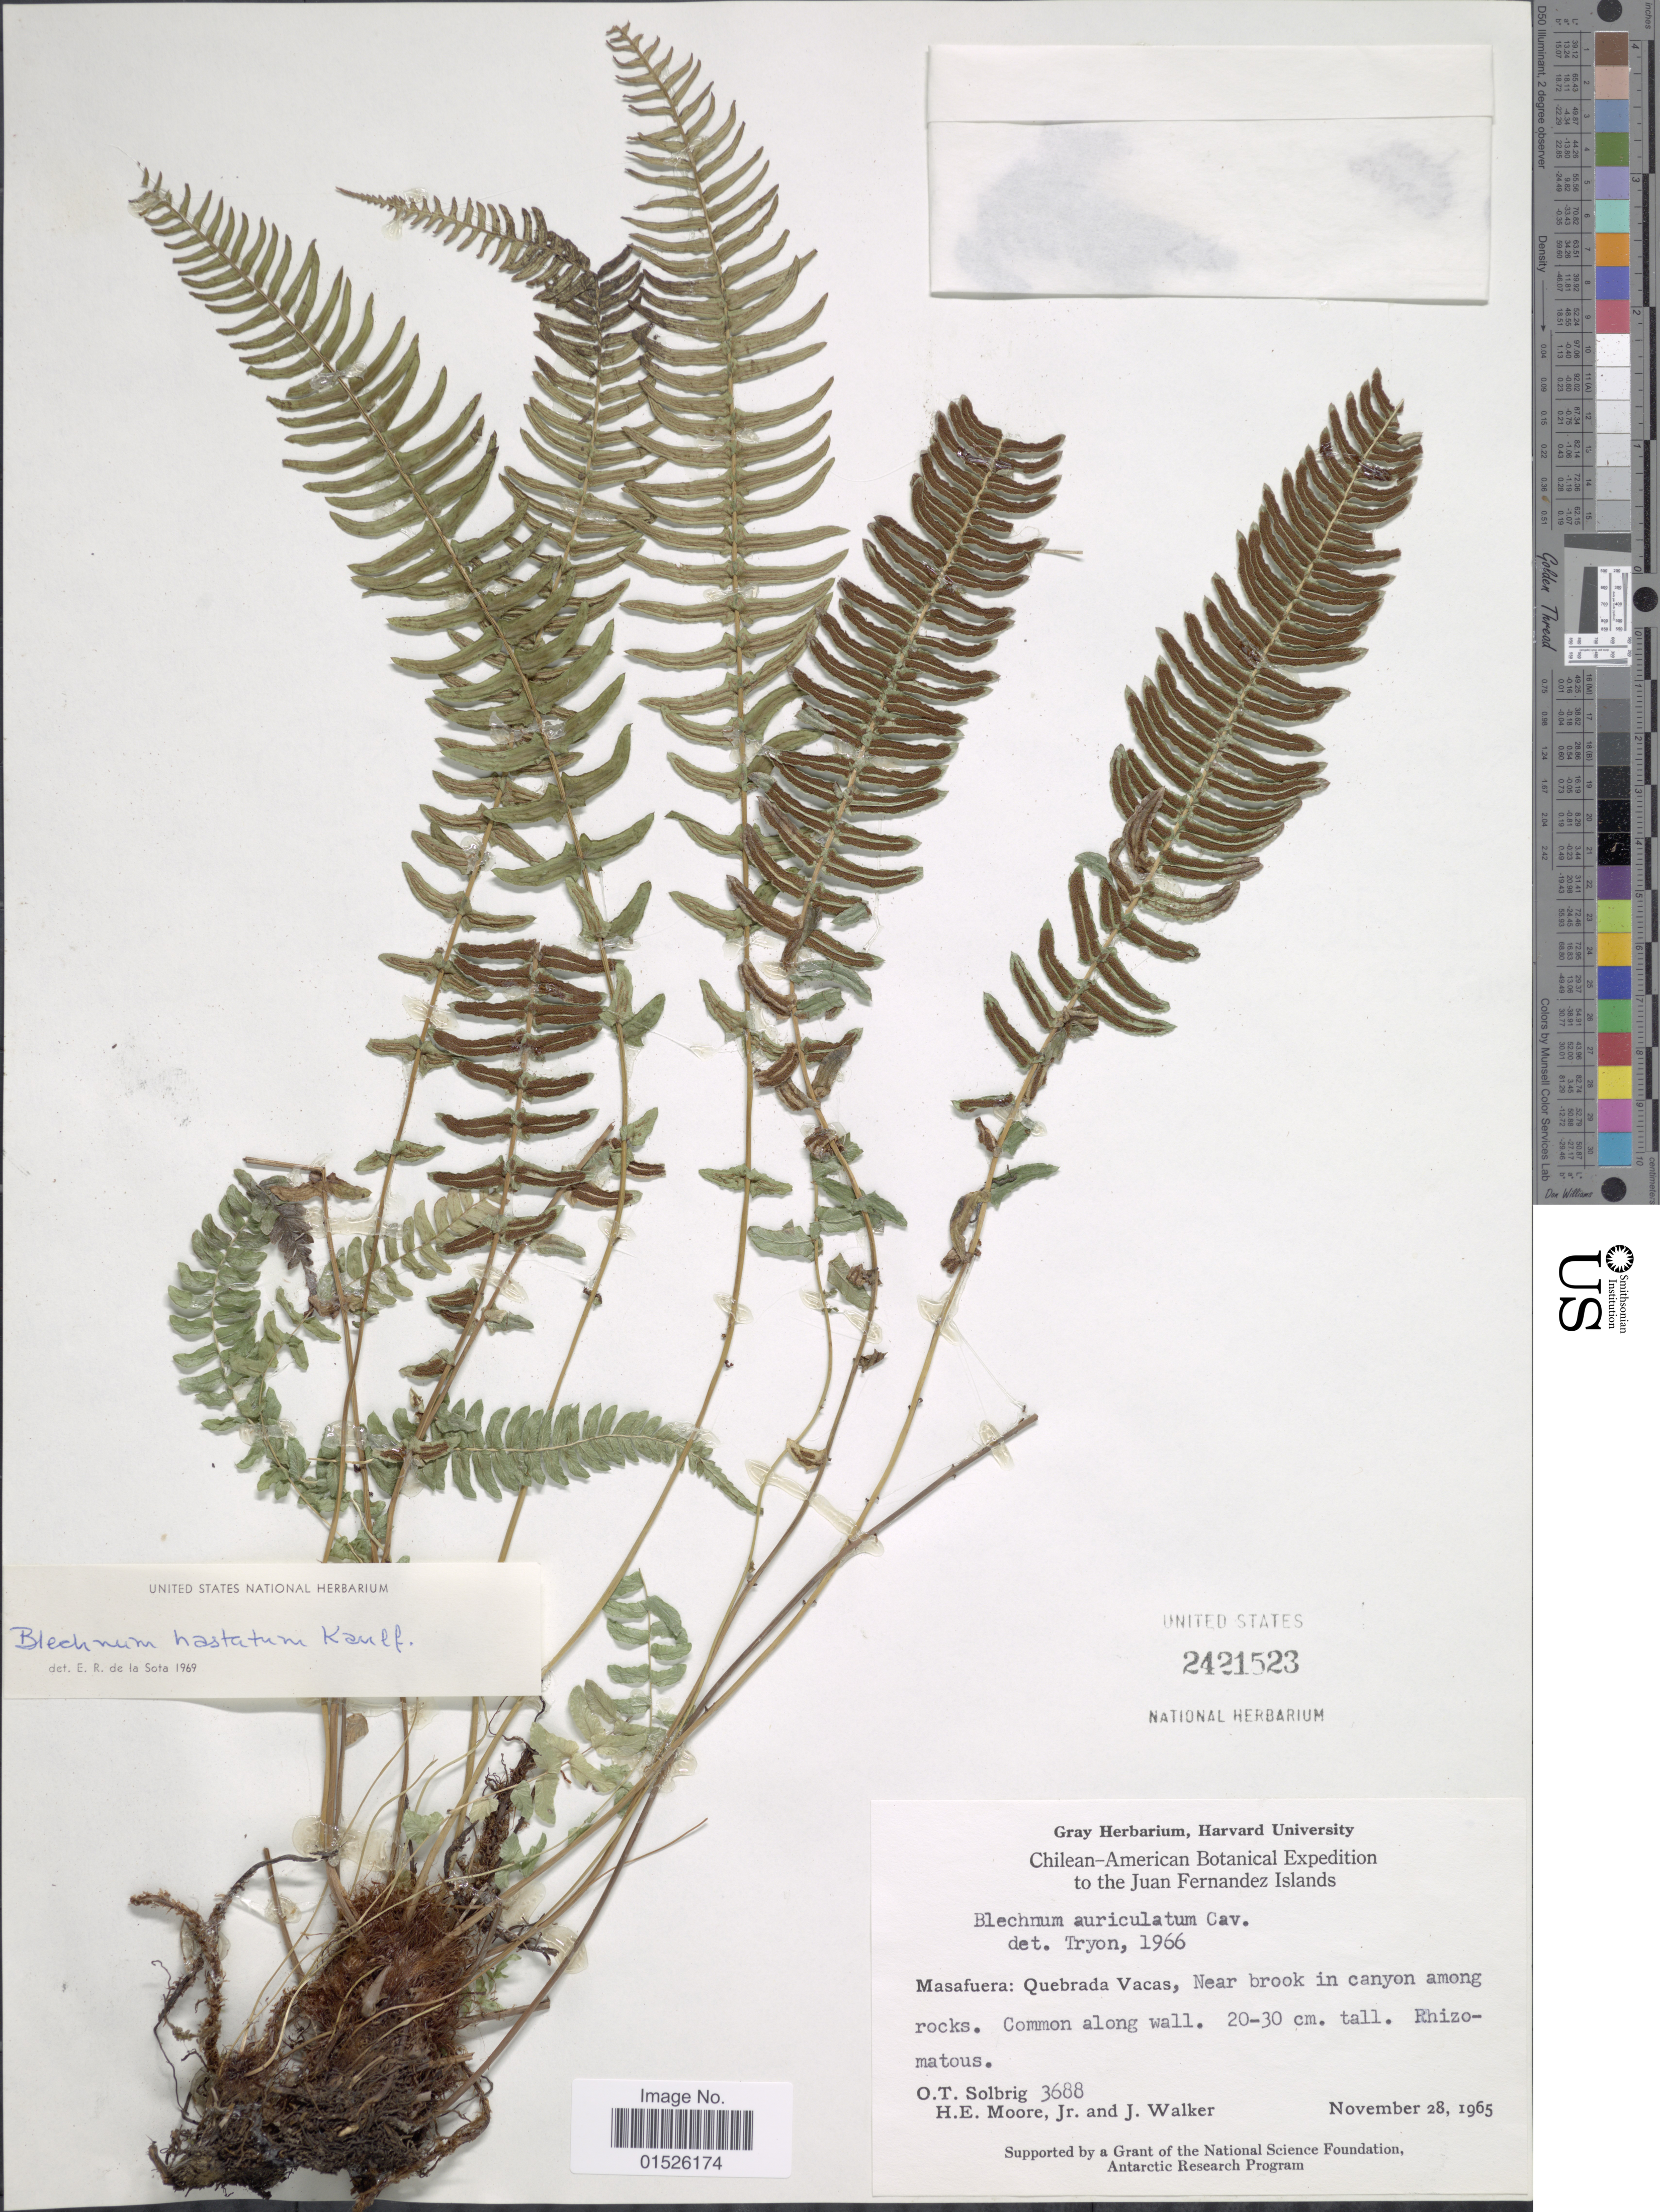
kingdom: Plantae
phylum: Tracheophyta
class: Polypodiopsida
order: Polypodiales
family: Blechnaceae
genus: Blechnum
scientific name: Blechnum hastatum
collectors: O. T. Solbrig, H. Moore & J. Walker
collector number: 3688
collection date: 1965-11-28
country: Chile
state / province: Valparaíso (V)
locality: Juan Fernandez Islands, Masafuera: Quebrada Vacas, Near brook in canyon among rocks.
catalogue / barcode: US 2421523